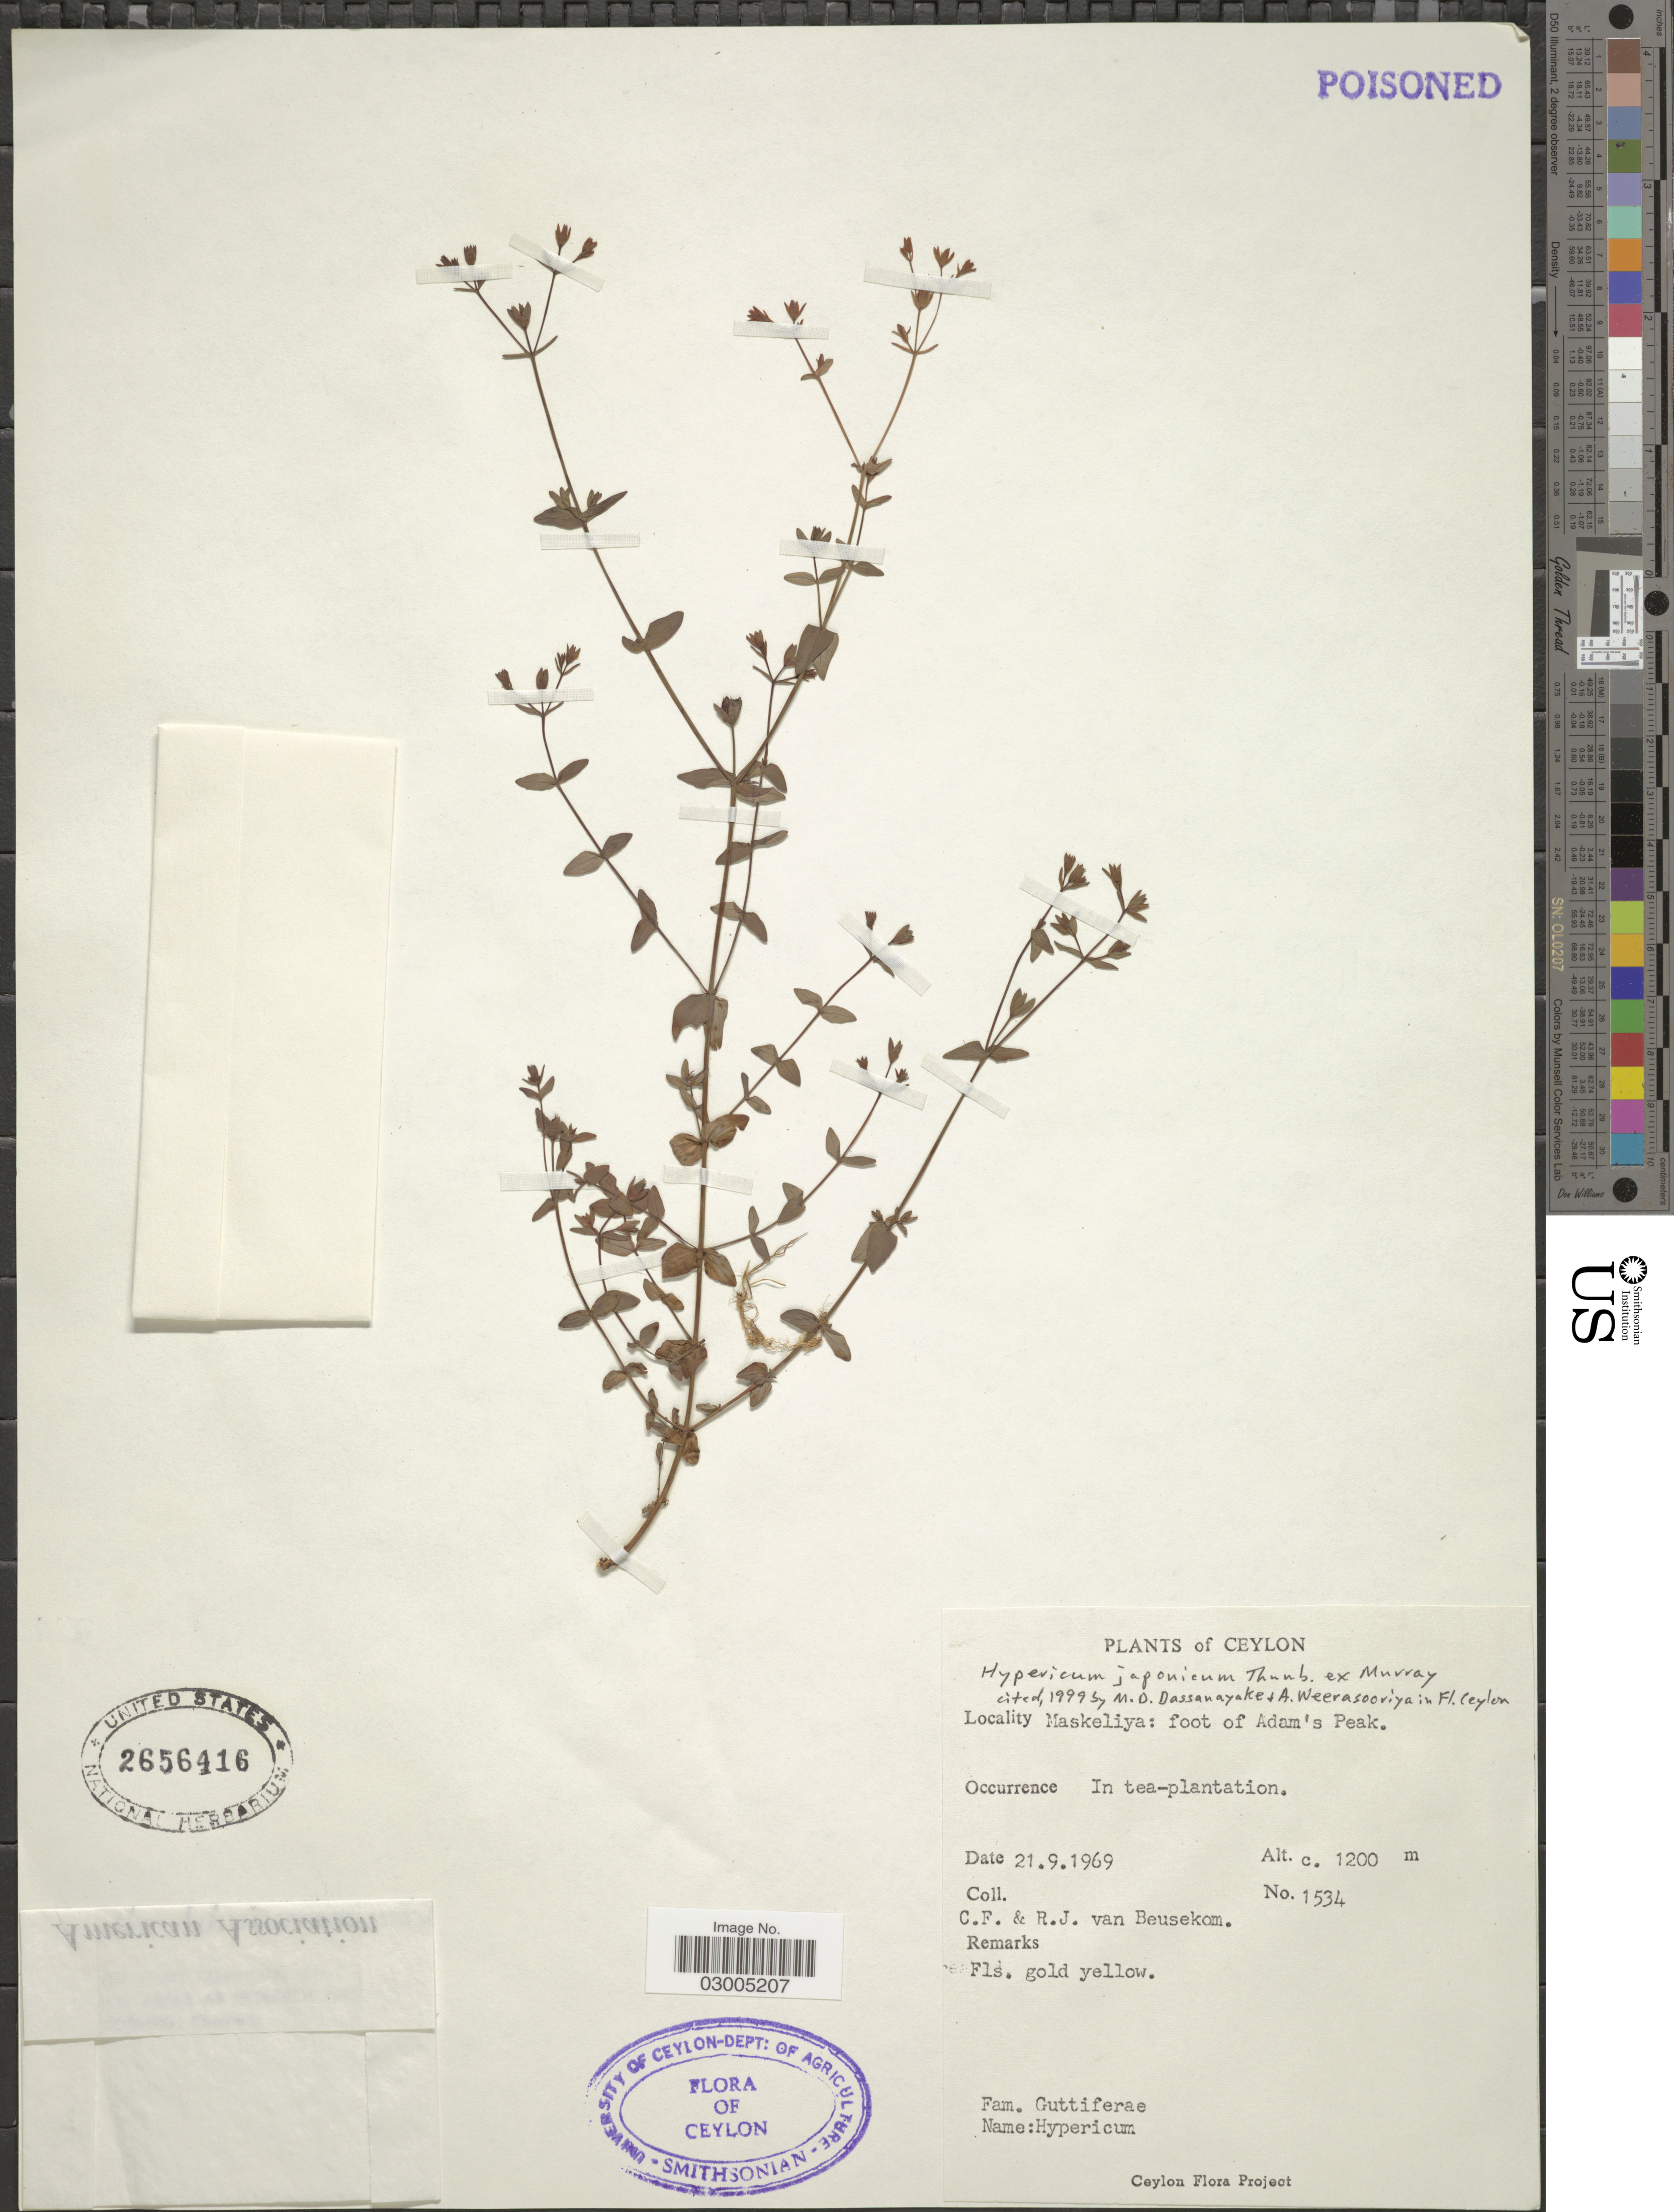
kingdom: Plantae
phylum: Tracheophyta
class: Magnoliopsida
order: Malpighiales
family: Hypericaceae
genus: Hypericum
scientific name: Hypericum japonicum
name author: Thunb.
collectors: C. F. Beusekom & R. Van Beusekom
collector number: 1534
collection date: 1969-09-21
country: Sri Lanka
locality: Ceylon. Maskeliya: foot of Adam's Peak. In tea-plantation.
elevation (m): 1200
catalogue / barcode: US 2656416